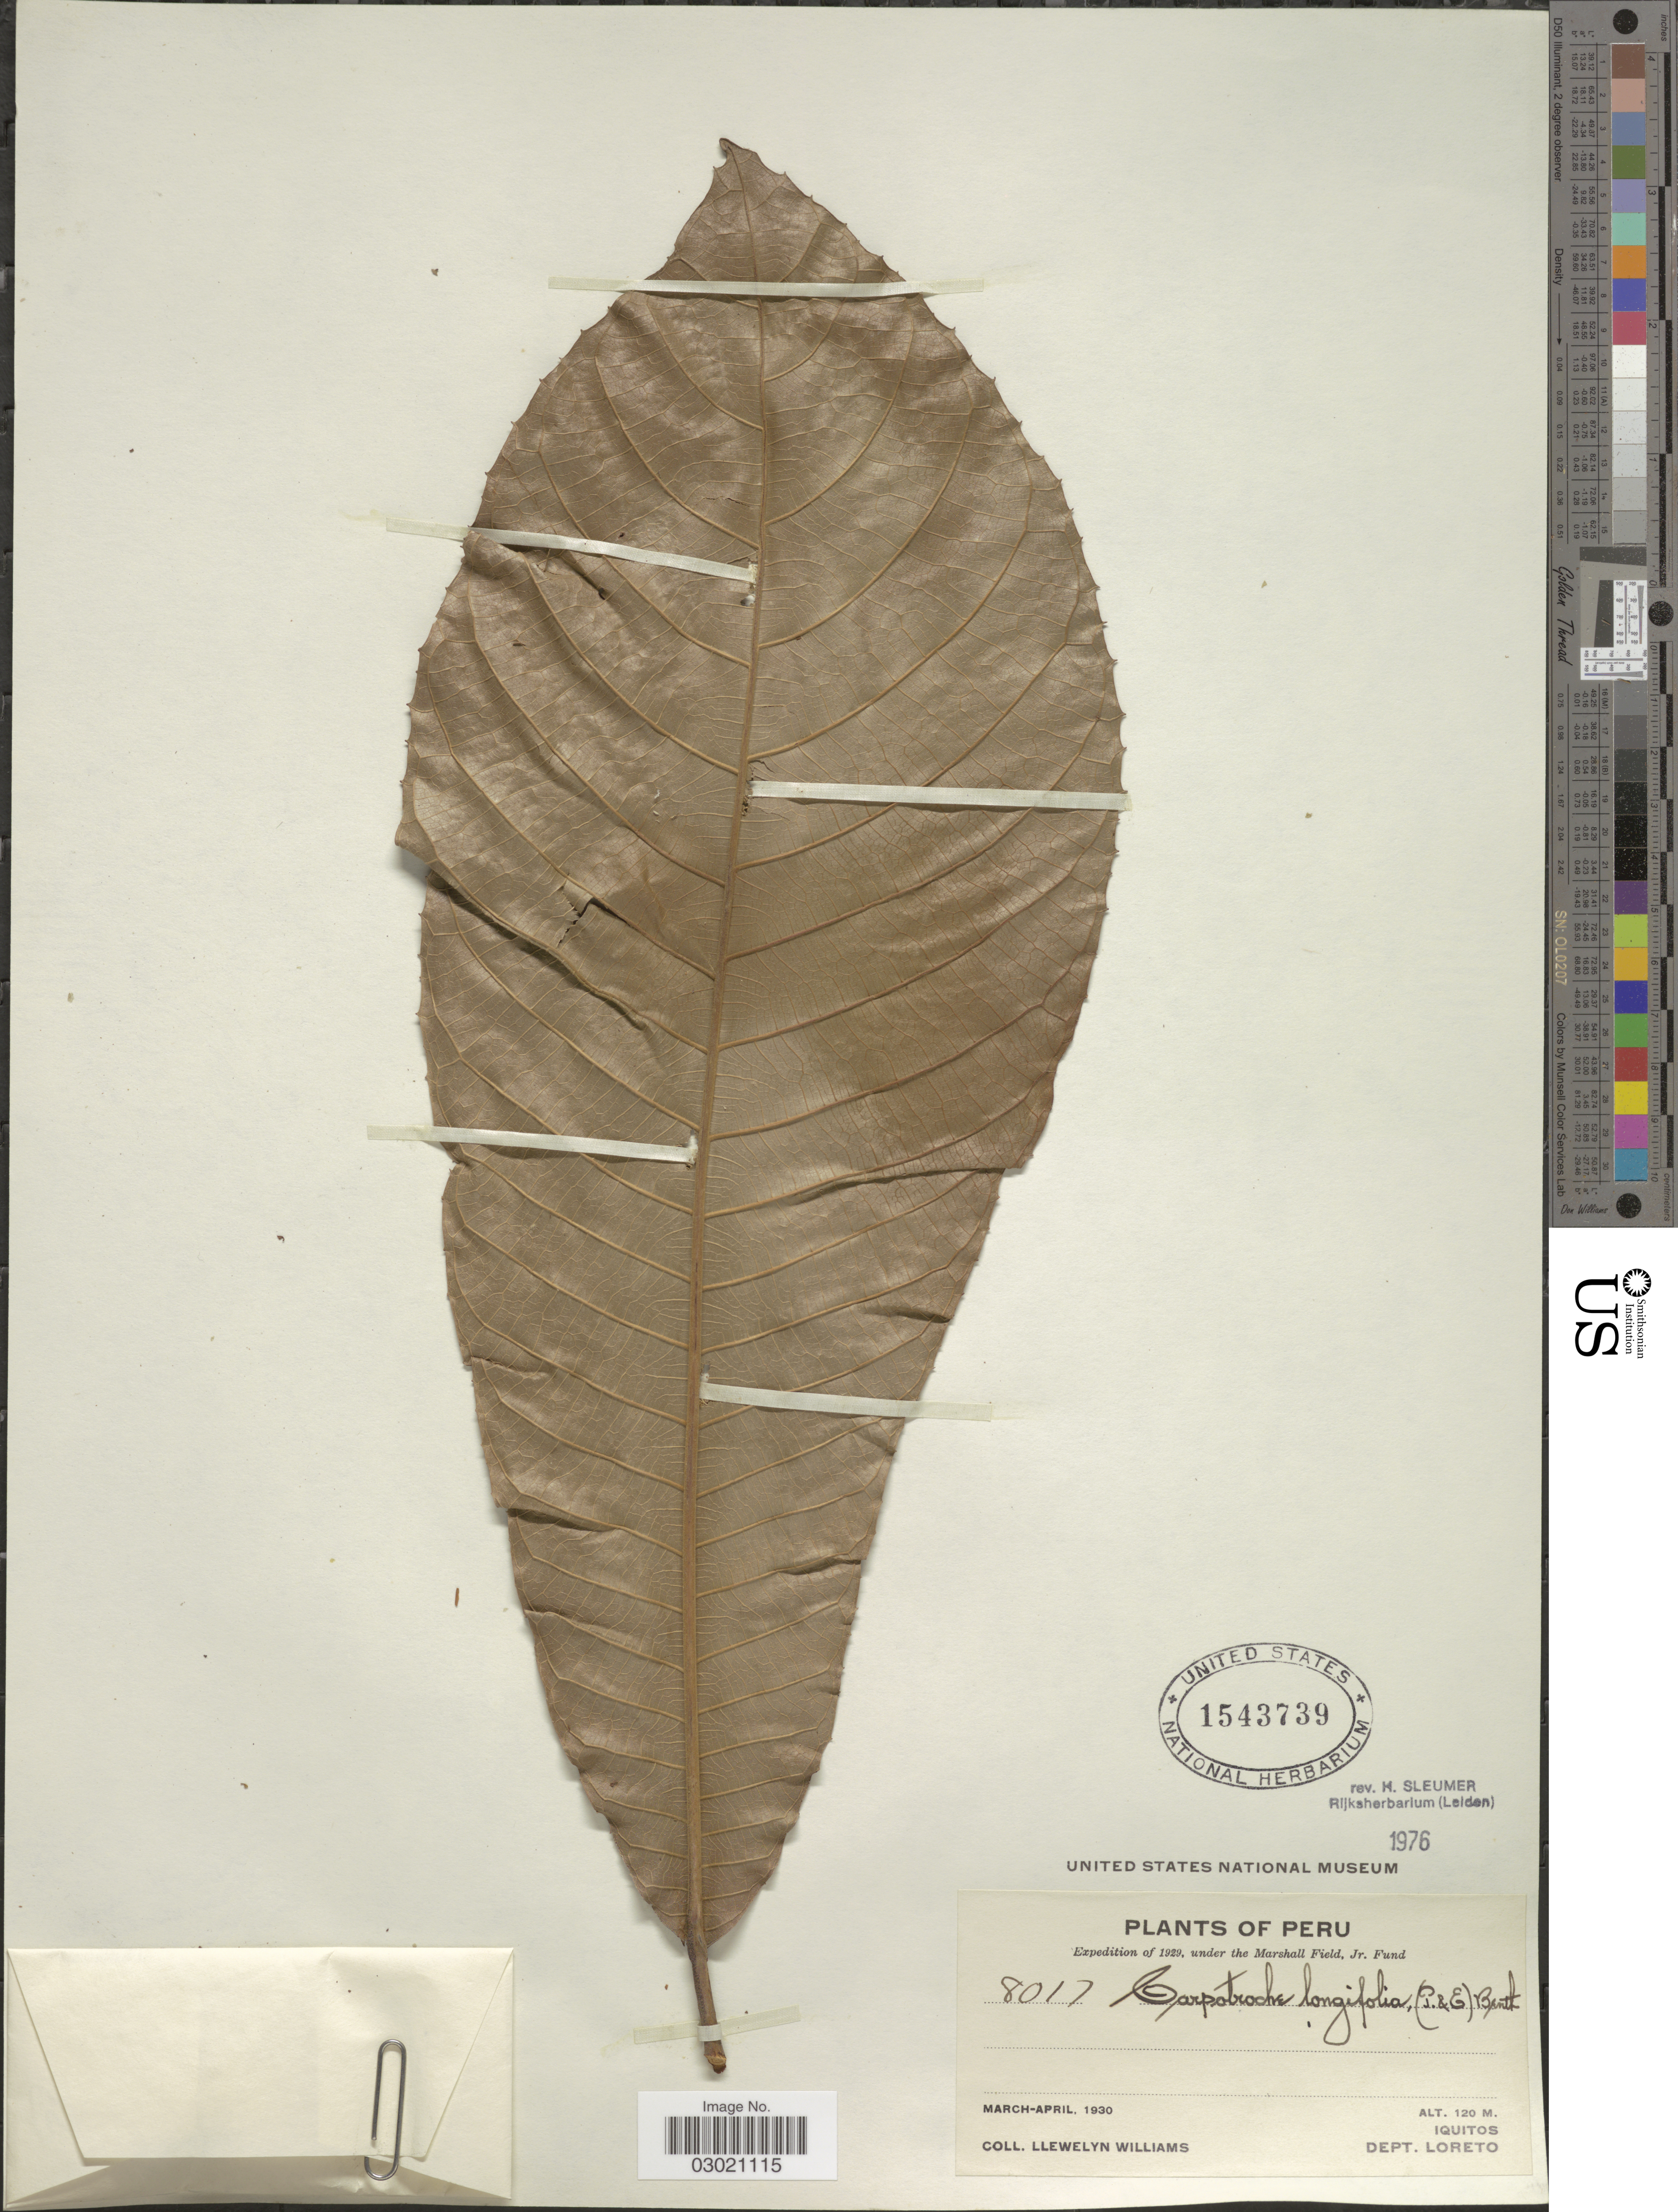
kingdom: Plantae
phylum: Tracheophyta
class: Magnoliopsida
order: Malpighiales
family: Achariaceae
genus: Carpotroche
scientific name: Carpotroche longifolia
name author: (Poepp.) Benth.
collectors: Ll. Williams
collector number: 8017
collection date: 1930-03/1930-04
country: Peru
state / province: Loreto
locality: Iquitos, Dept. Loreto.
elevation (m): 120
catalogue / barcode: US 1543739